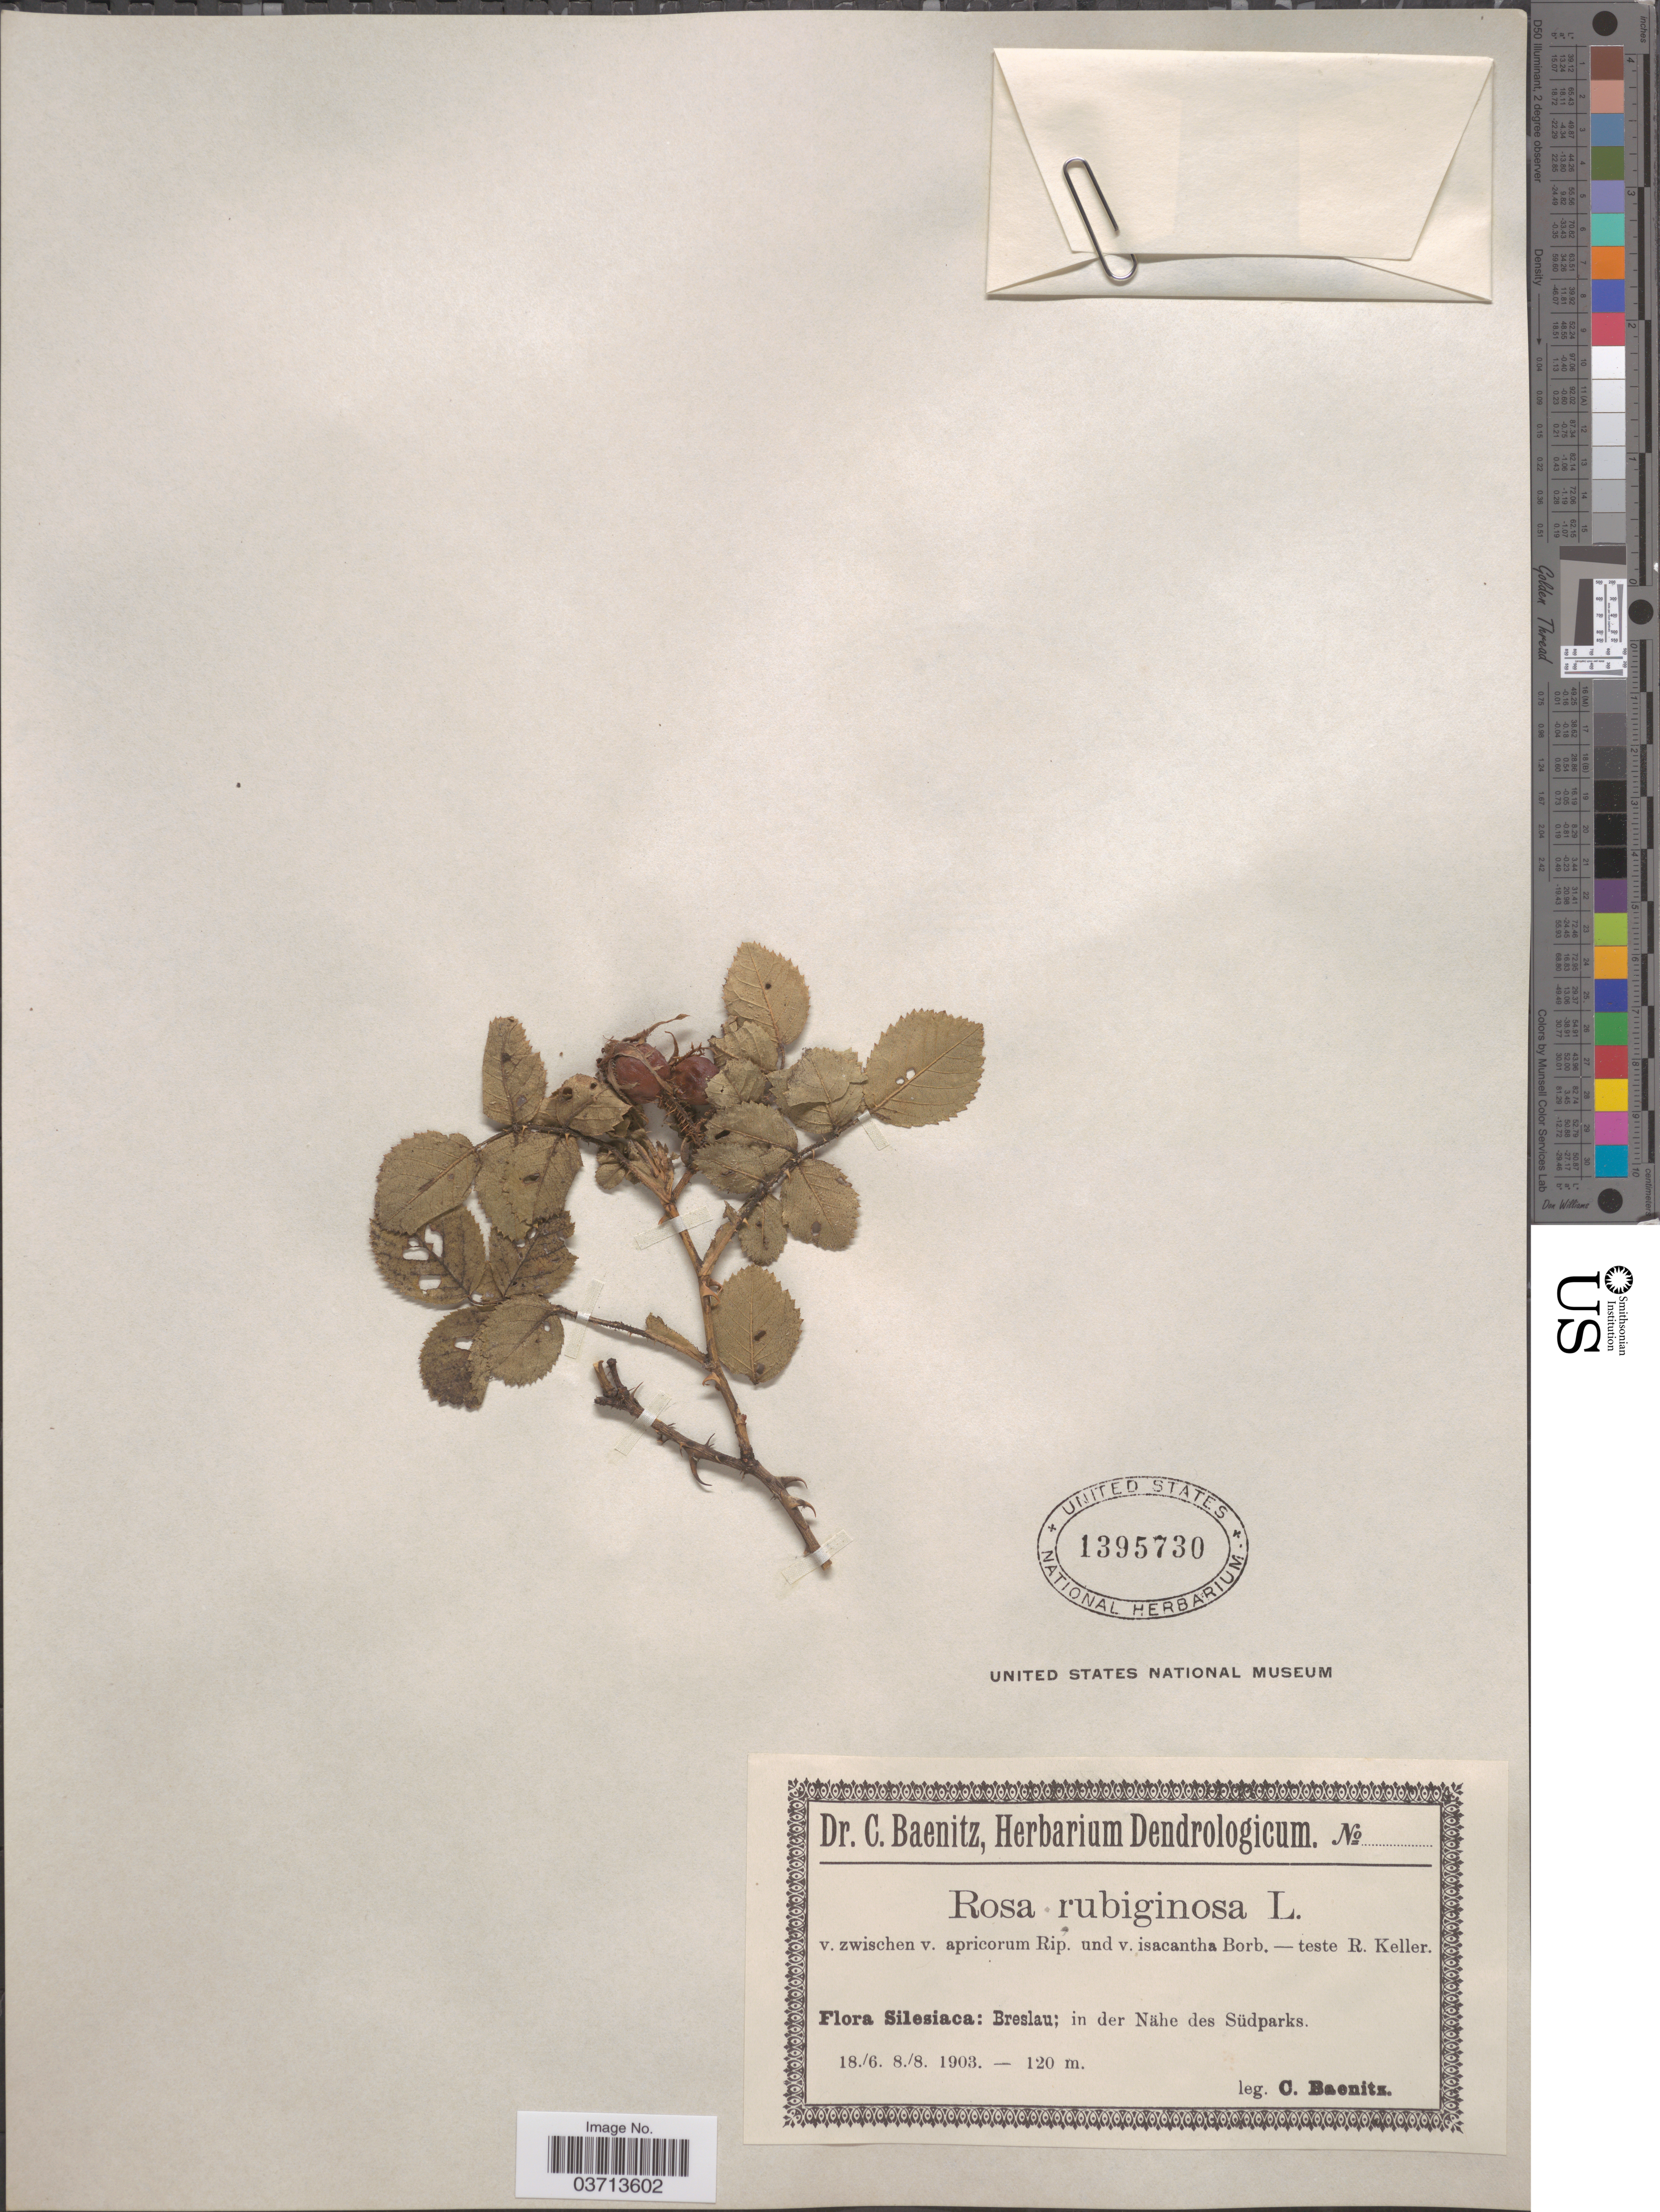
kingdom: Plantae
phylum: Tracheophyta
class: Magnoliopsida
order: Rosales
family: Rosaceae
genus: Rosa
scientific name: Rosa rubiginosa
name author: L.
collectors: C. G. Baenitz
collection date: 1903-06-18/1903-08-08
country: Poland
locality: Silesiaca: Breslau; in der Nähe des Südparks.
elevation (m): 120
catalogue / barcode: US 1395730